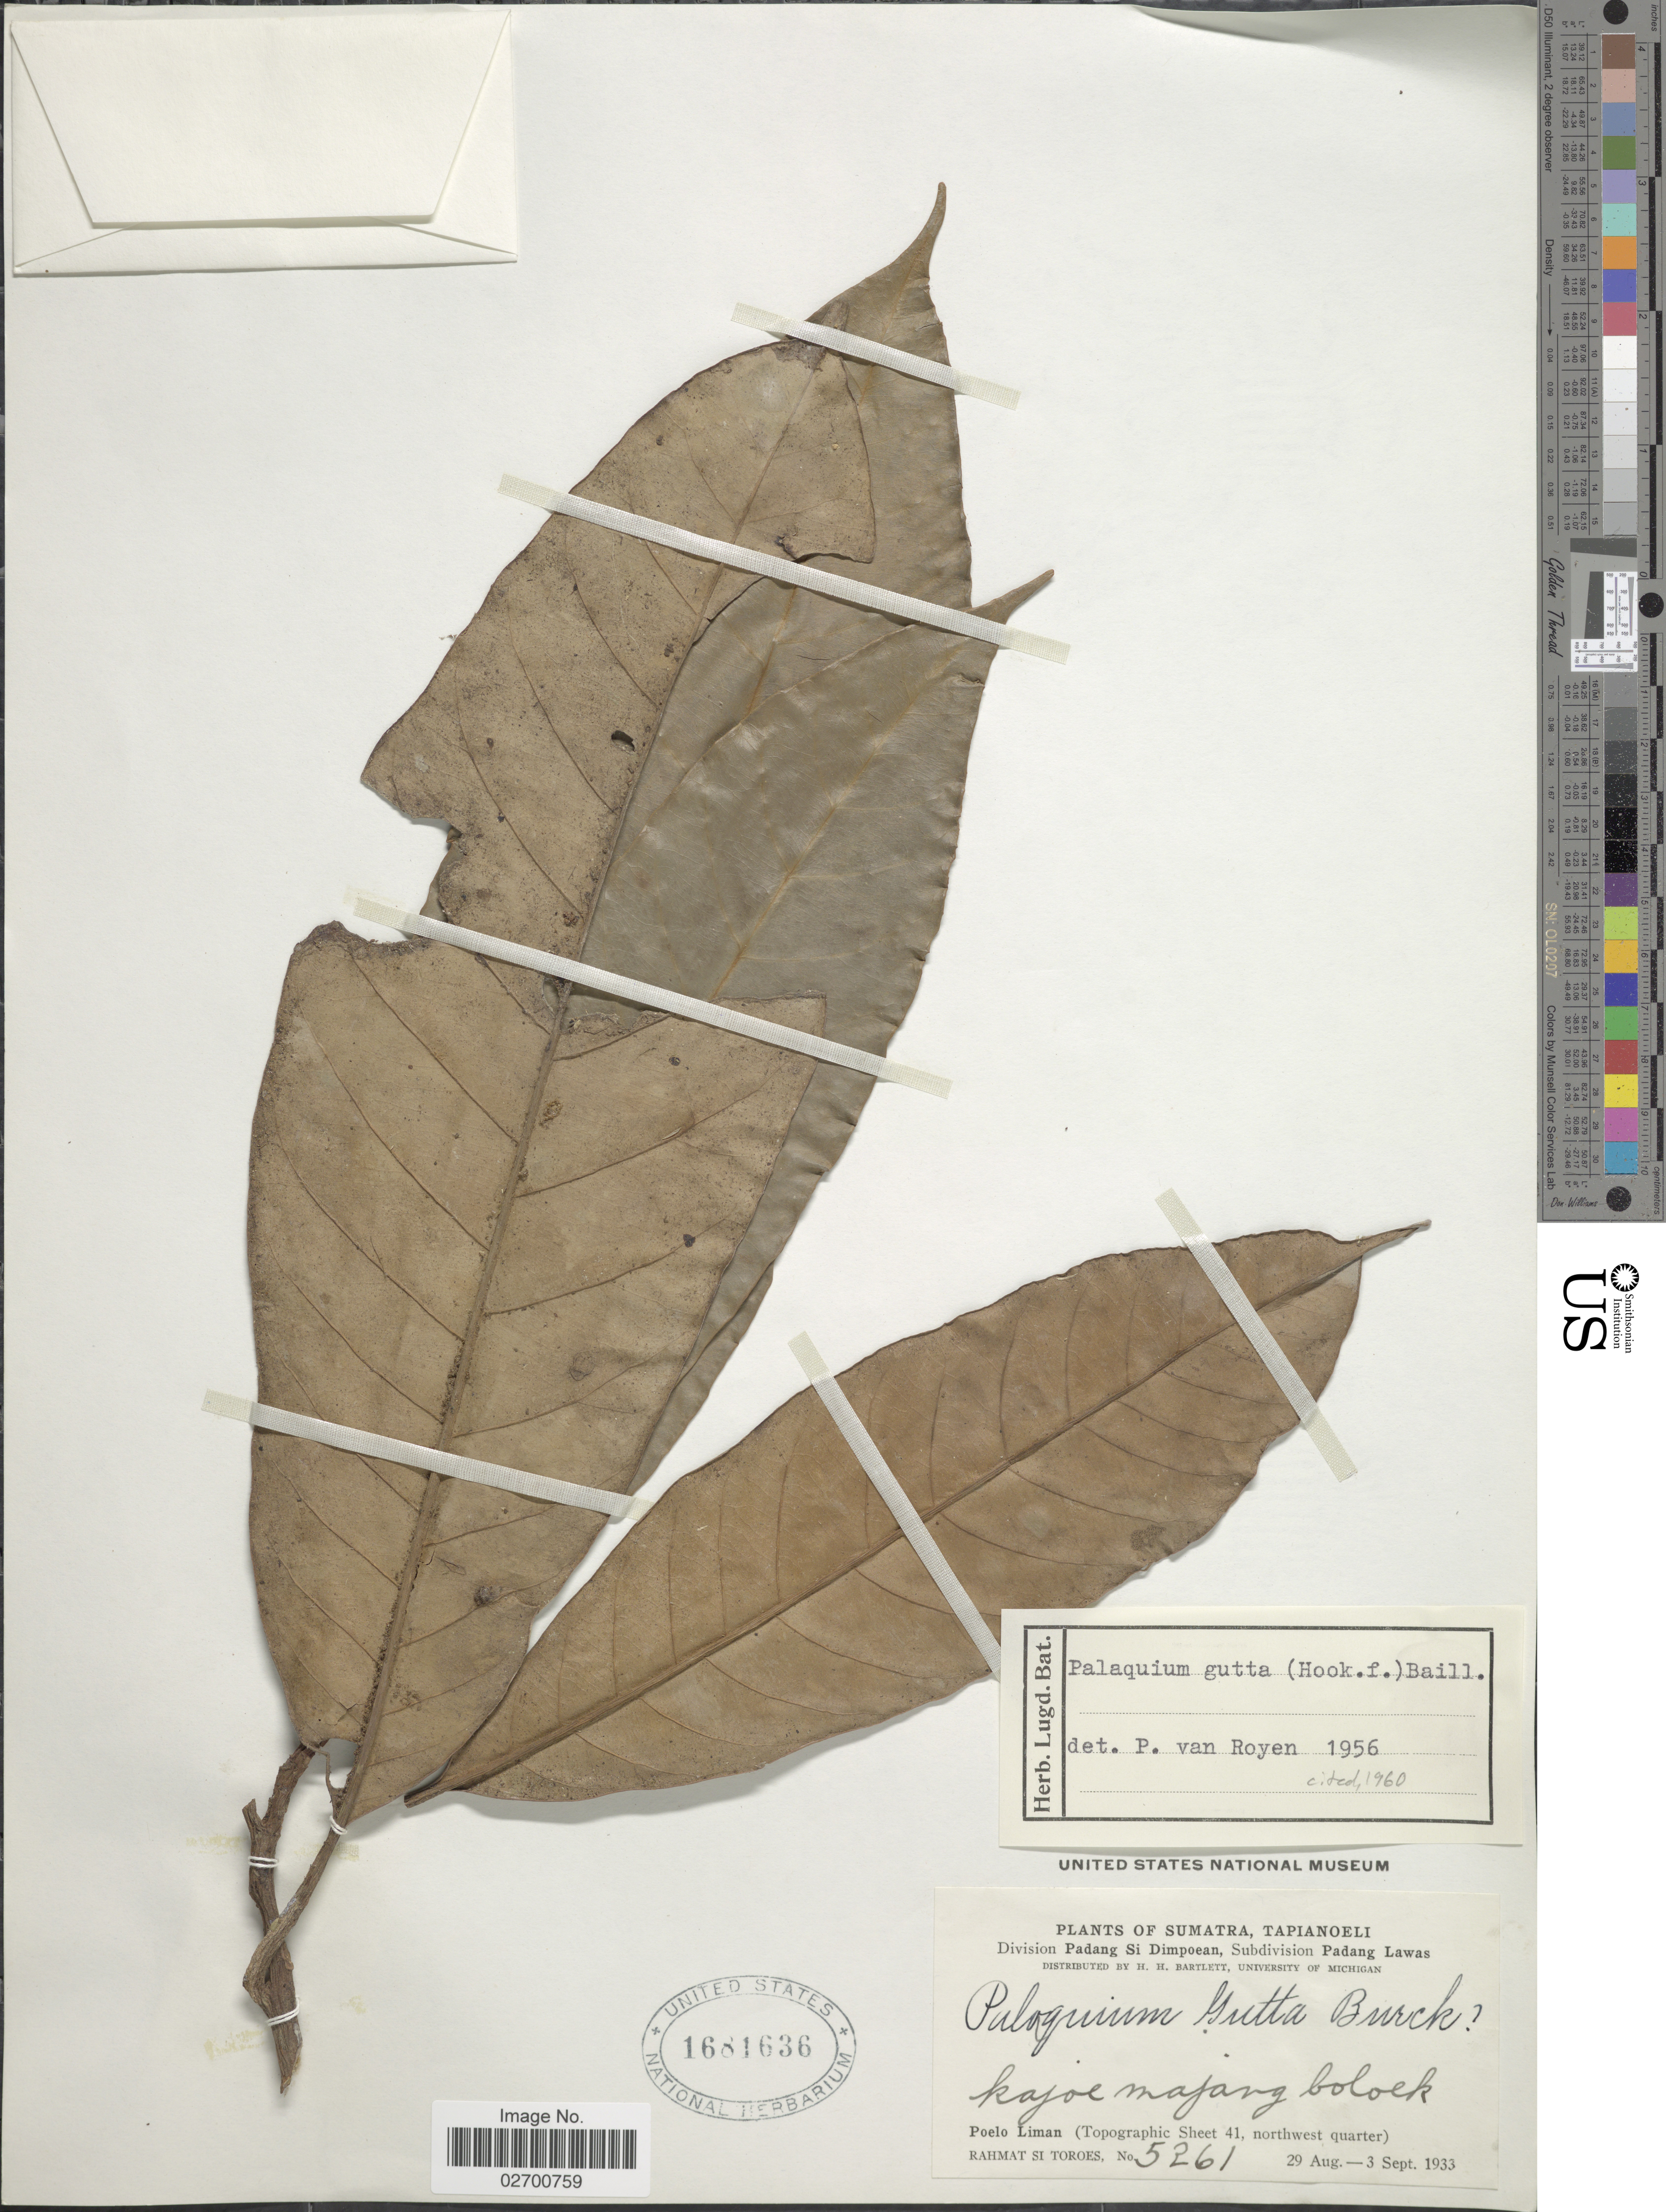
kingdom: Plantae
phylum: Tracheophyta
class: Magnoliopsida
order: Ericales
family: Sapotaceae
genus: Palaquium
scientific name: Palaquium gutta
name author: (Hook.) Baill.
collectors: Rahmat Si Boeea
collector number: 5261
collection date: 1933-08-29/1933-09-03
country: Indonesia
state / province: Sumatra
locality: Sumatra, Tapianoeli. Division Padang Si Dimpoean, Subdivision Padang Lawas. Poelo Liman (Topographic Sheet 41, Northwest Quarter).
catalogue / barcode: US 1681636